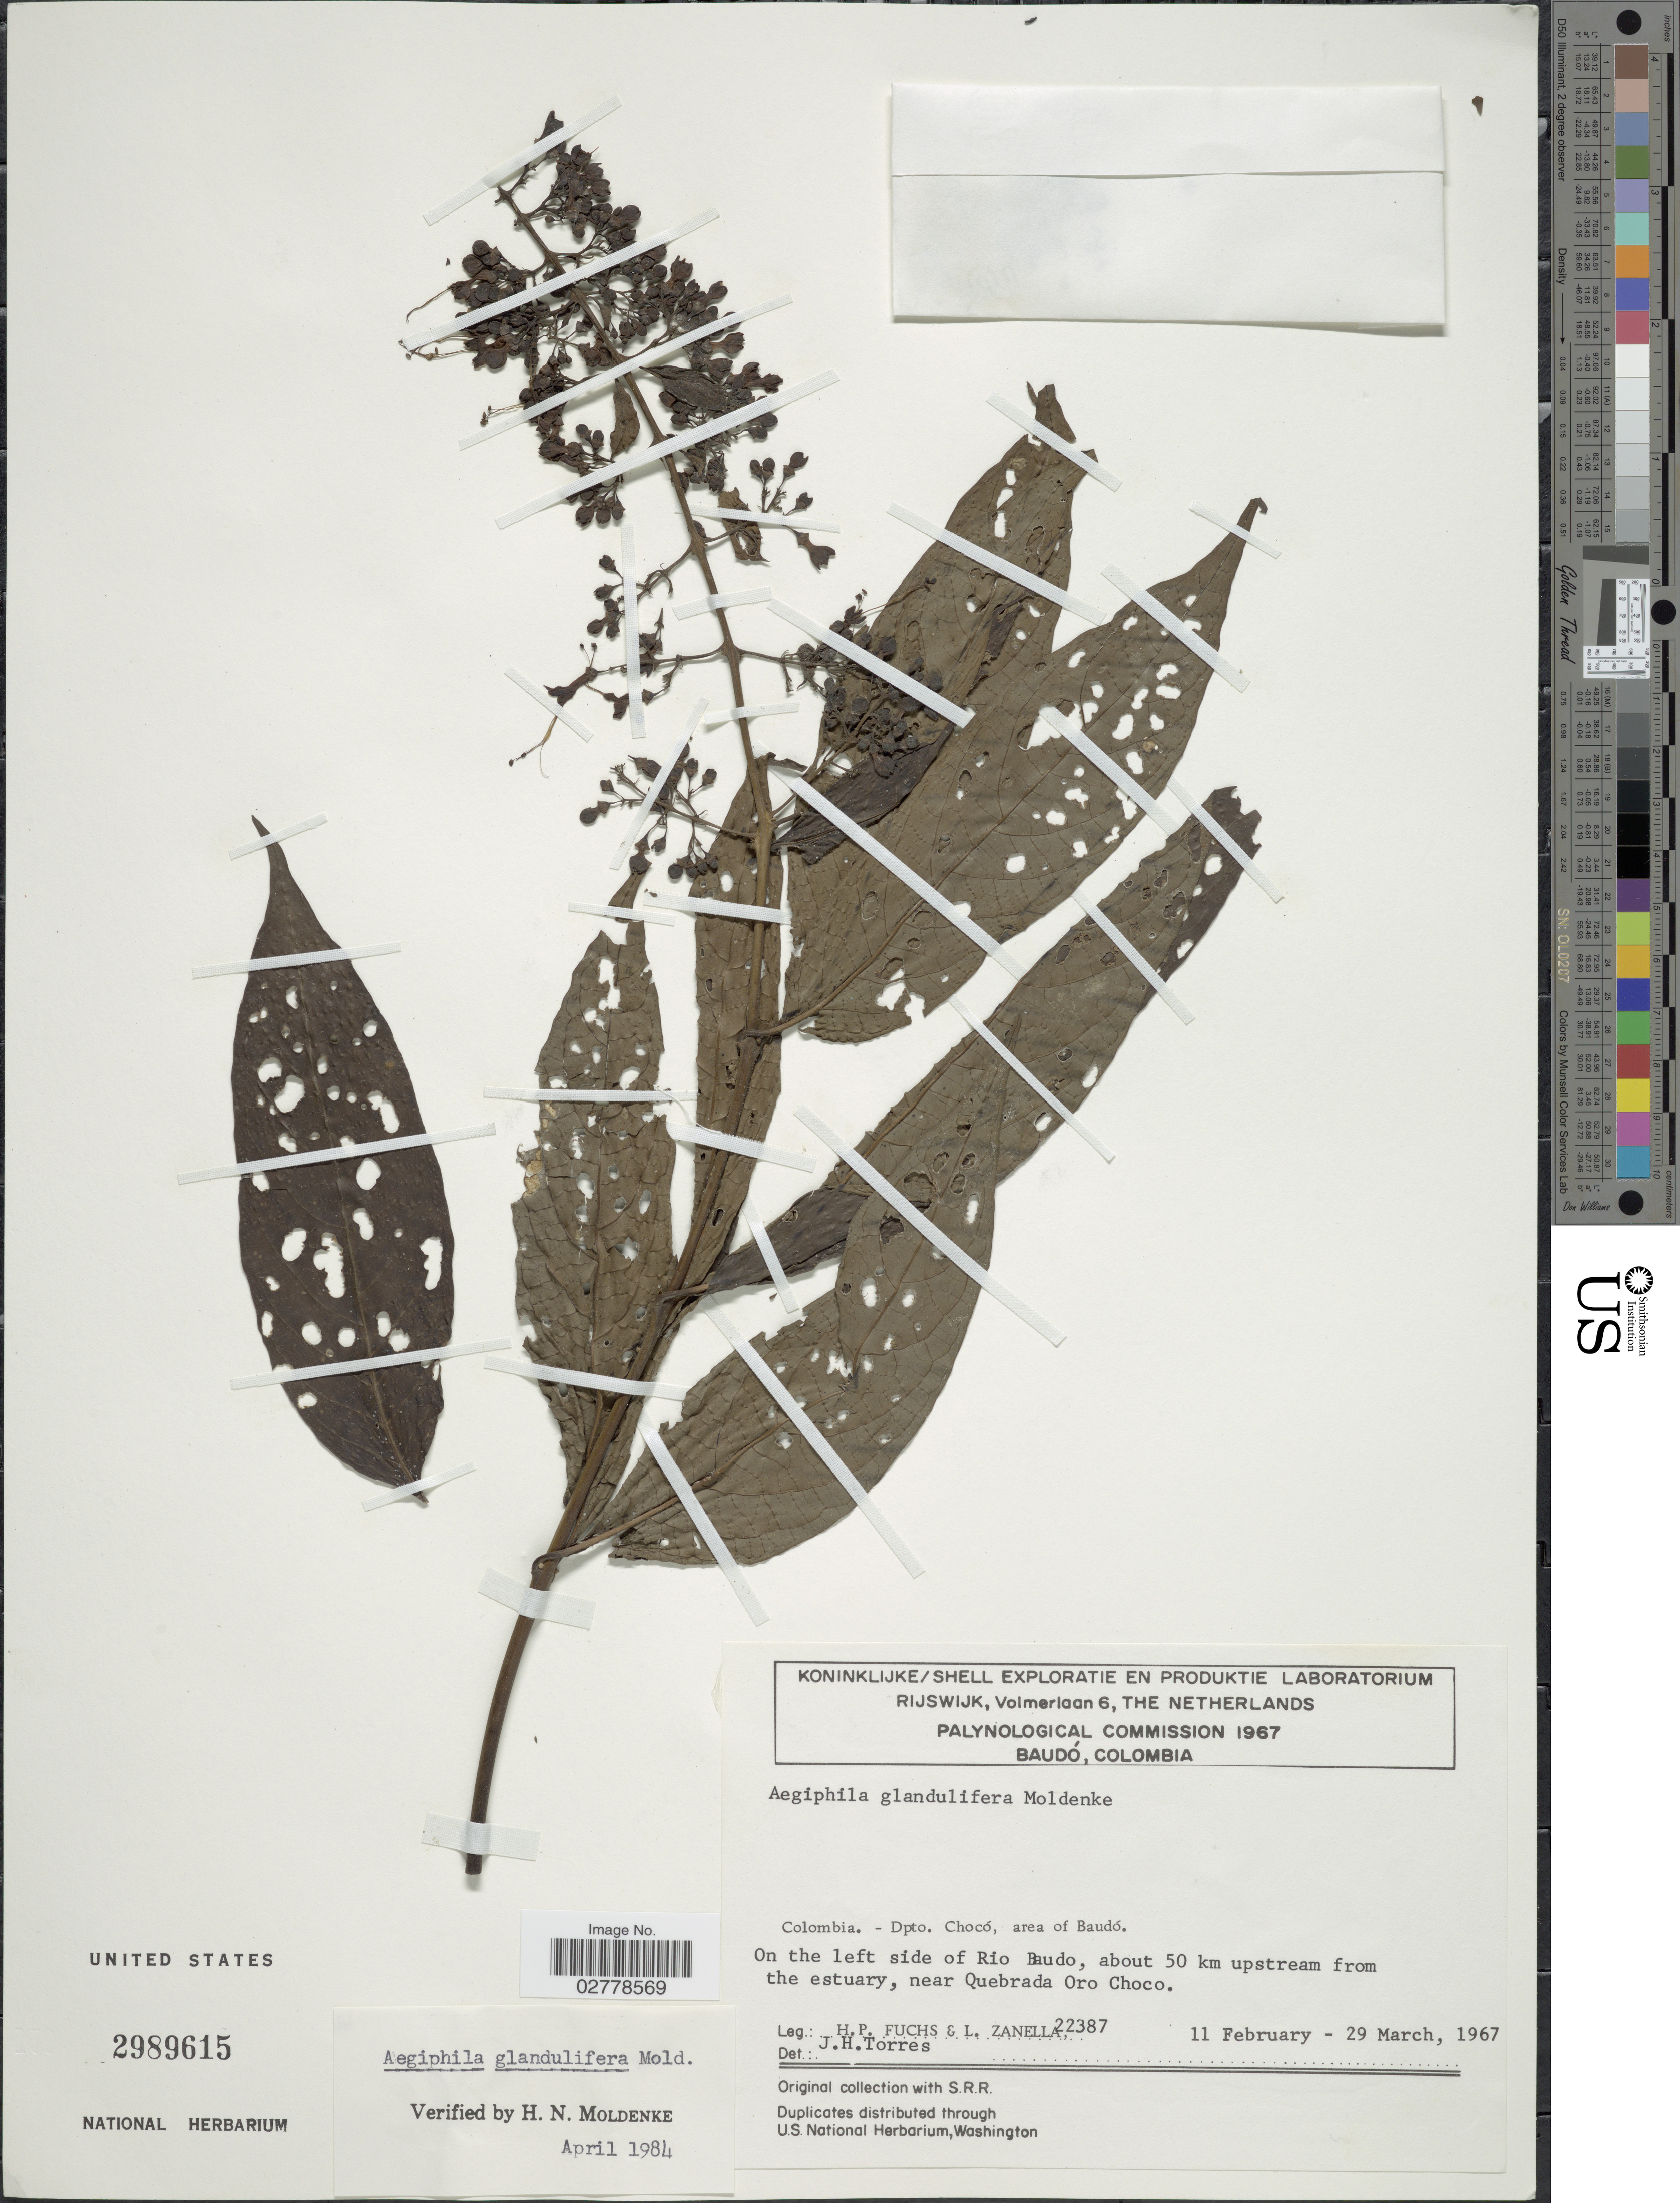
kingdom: Plantae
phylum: Tracheophyta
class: Magnoliopsida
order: Lamiales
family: Lamiaceae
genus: Aegiphila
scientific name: Aegiphila glandulifera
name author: Moldenke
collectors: H. P. Fuchs & L. Zanella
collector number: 22387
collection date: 1967-02-11/1967-03-29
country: Colombia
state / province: Chocó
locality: Dpto. Chocó, area of Baudó. On the left side of Río Baudo, about 50 km upstream from the estuary, near Quebrada Oro Choco.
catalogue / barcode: US 2989615